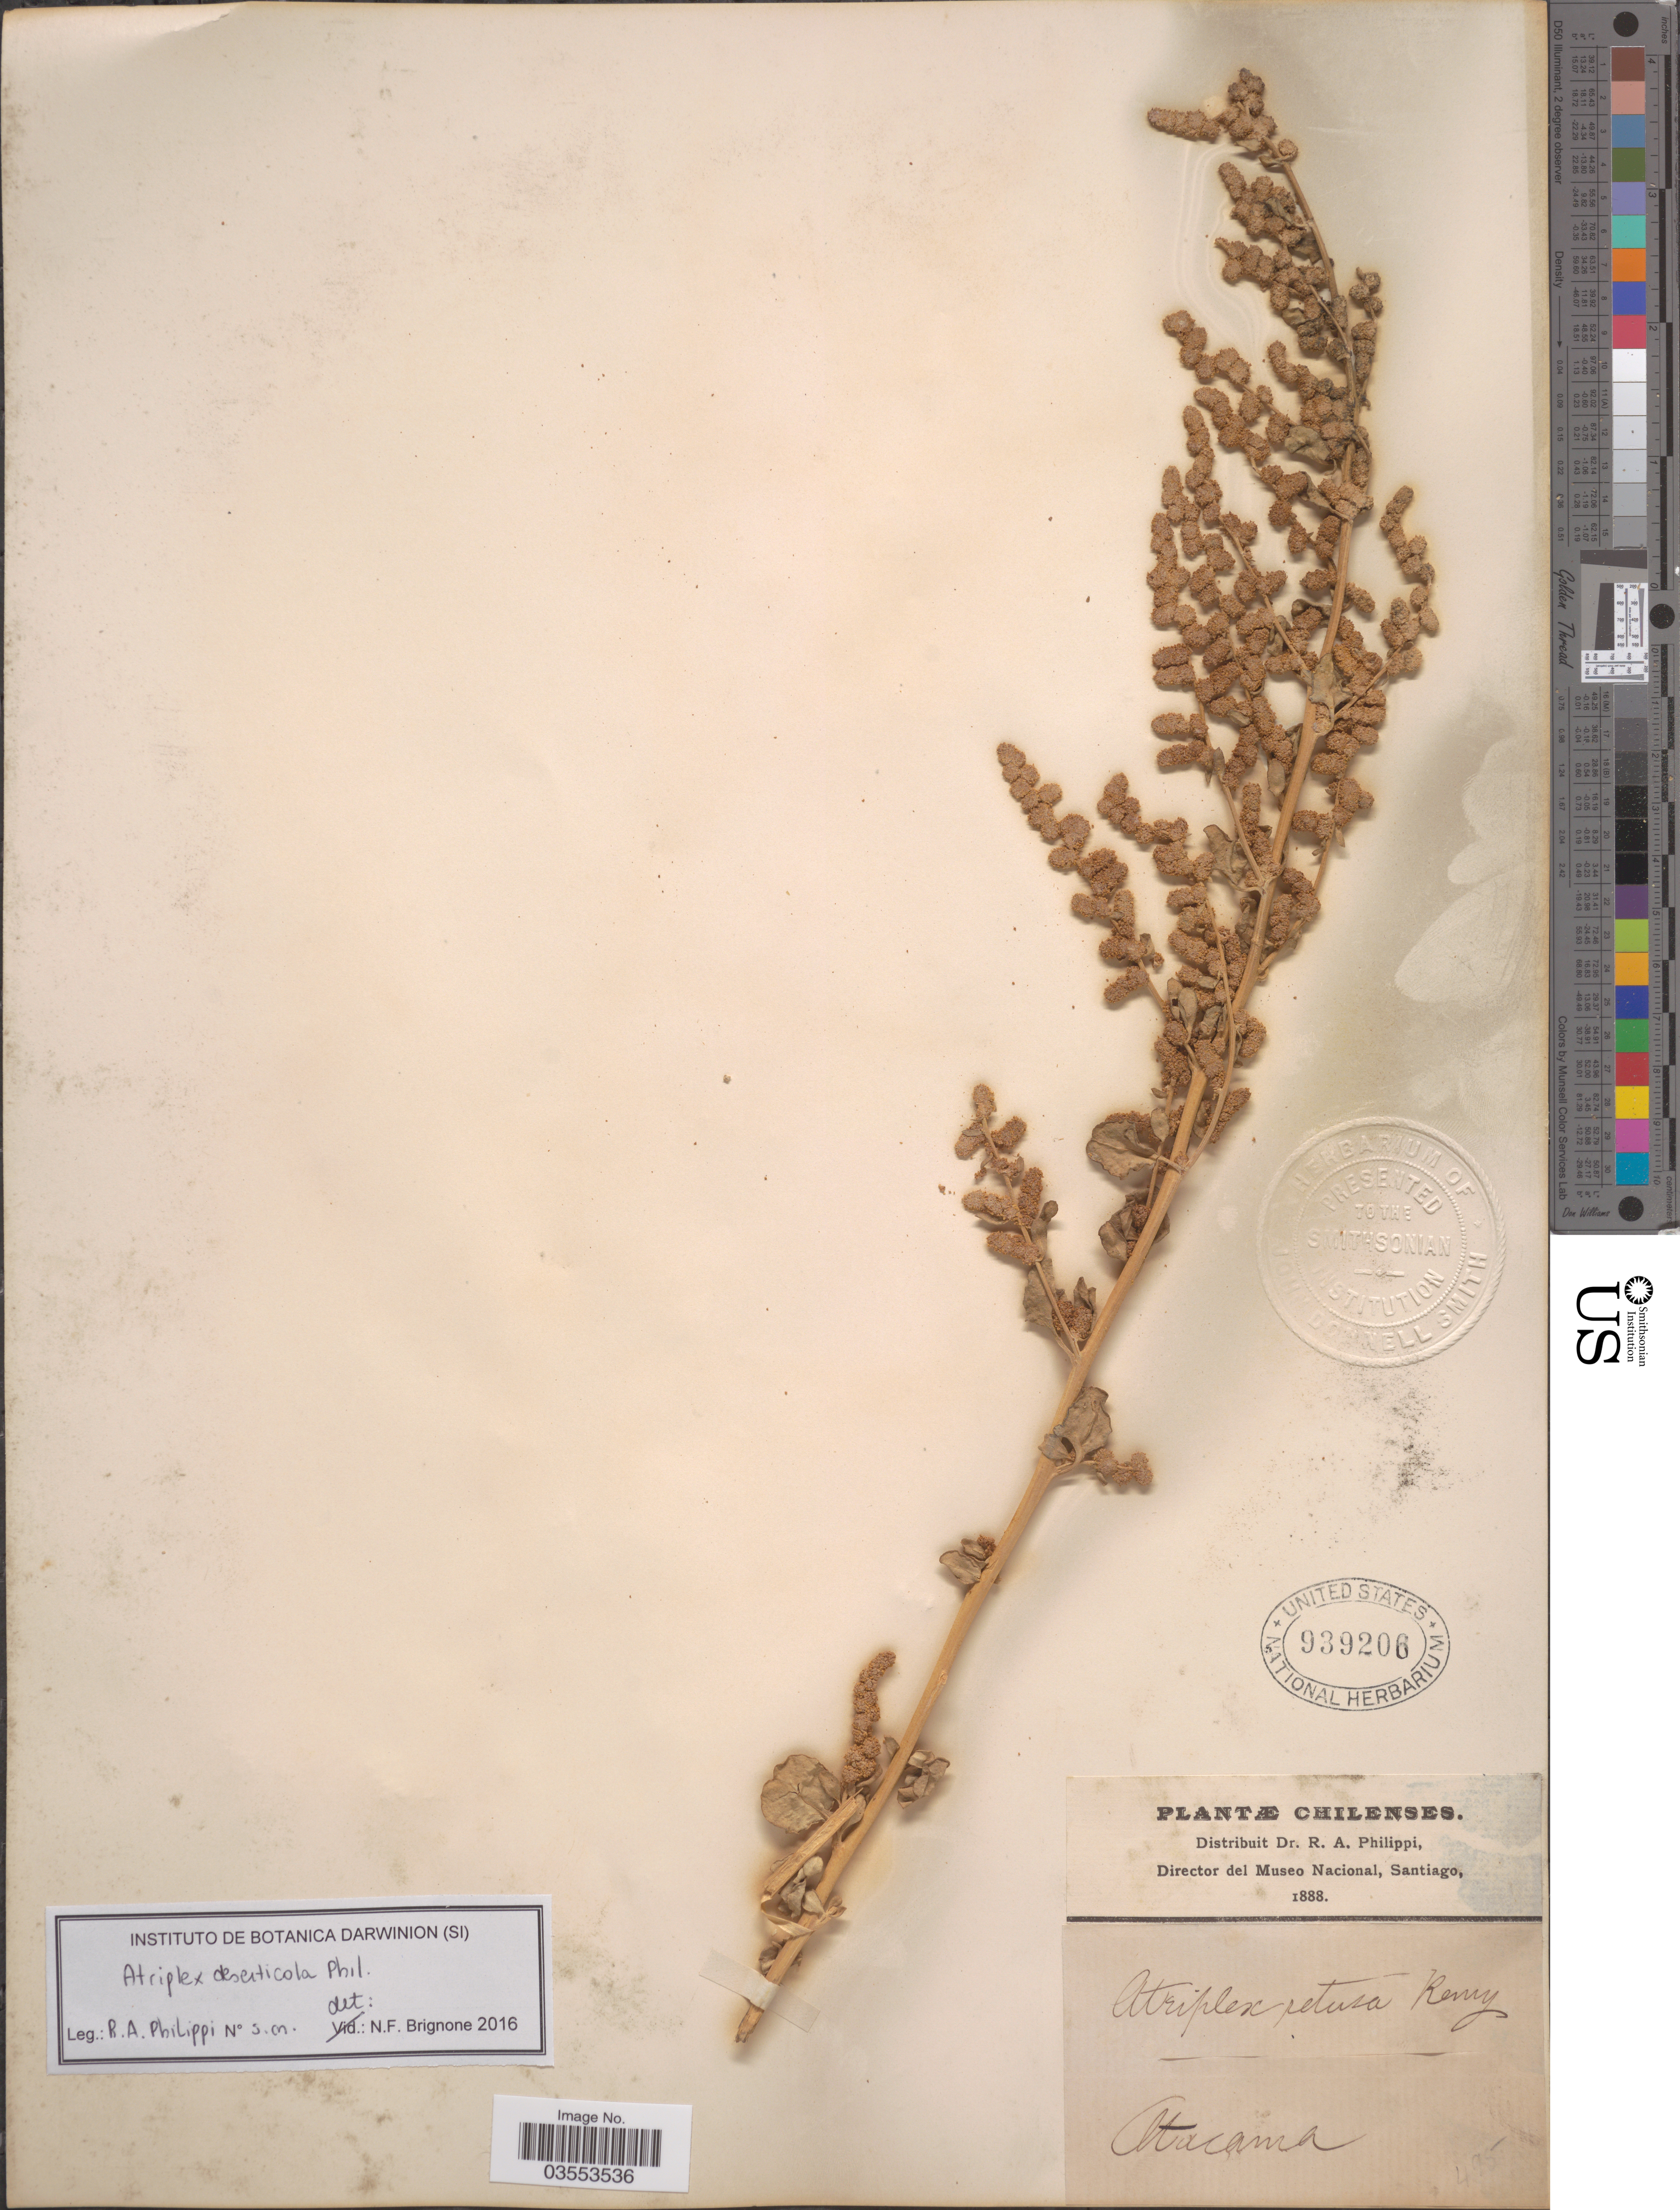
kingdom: Plantae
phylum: Tracheophyta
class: Magnoliopsida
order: Caryophyllales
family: Amaranthaceae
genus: Atriplex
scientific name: Atriplex retusa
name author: Gay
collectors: ex. herb. R.A. Philippi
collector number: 495?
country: Chile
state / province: Atacama (III)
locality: Atacama.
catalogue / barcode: US 939206